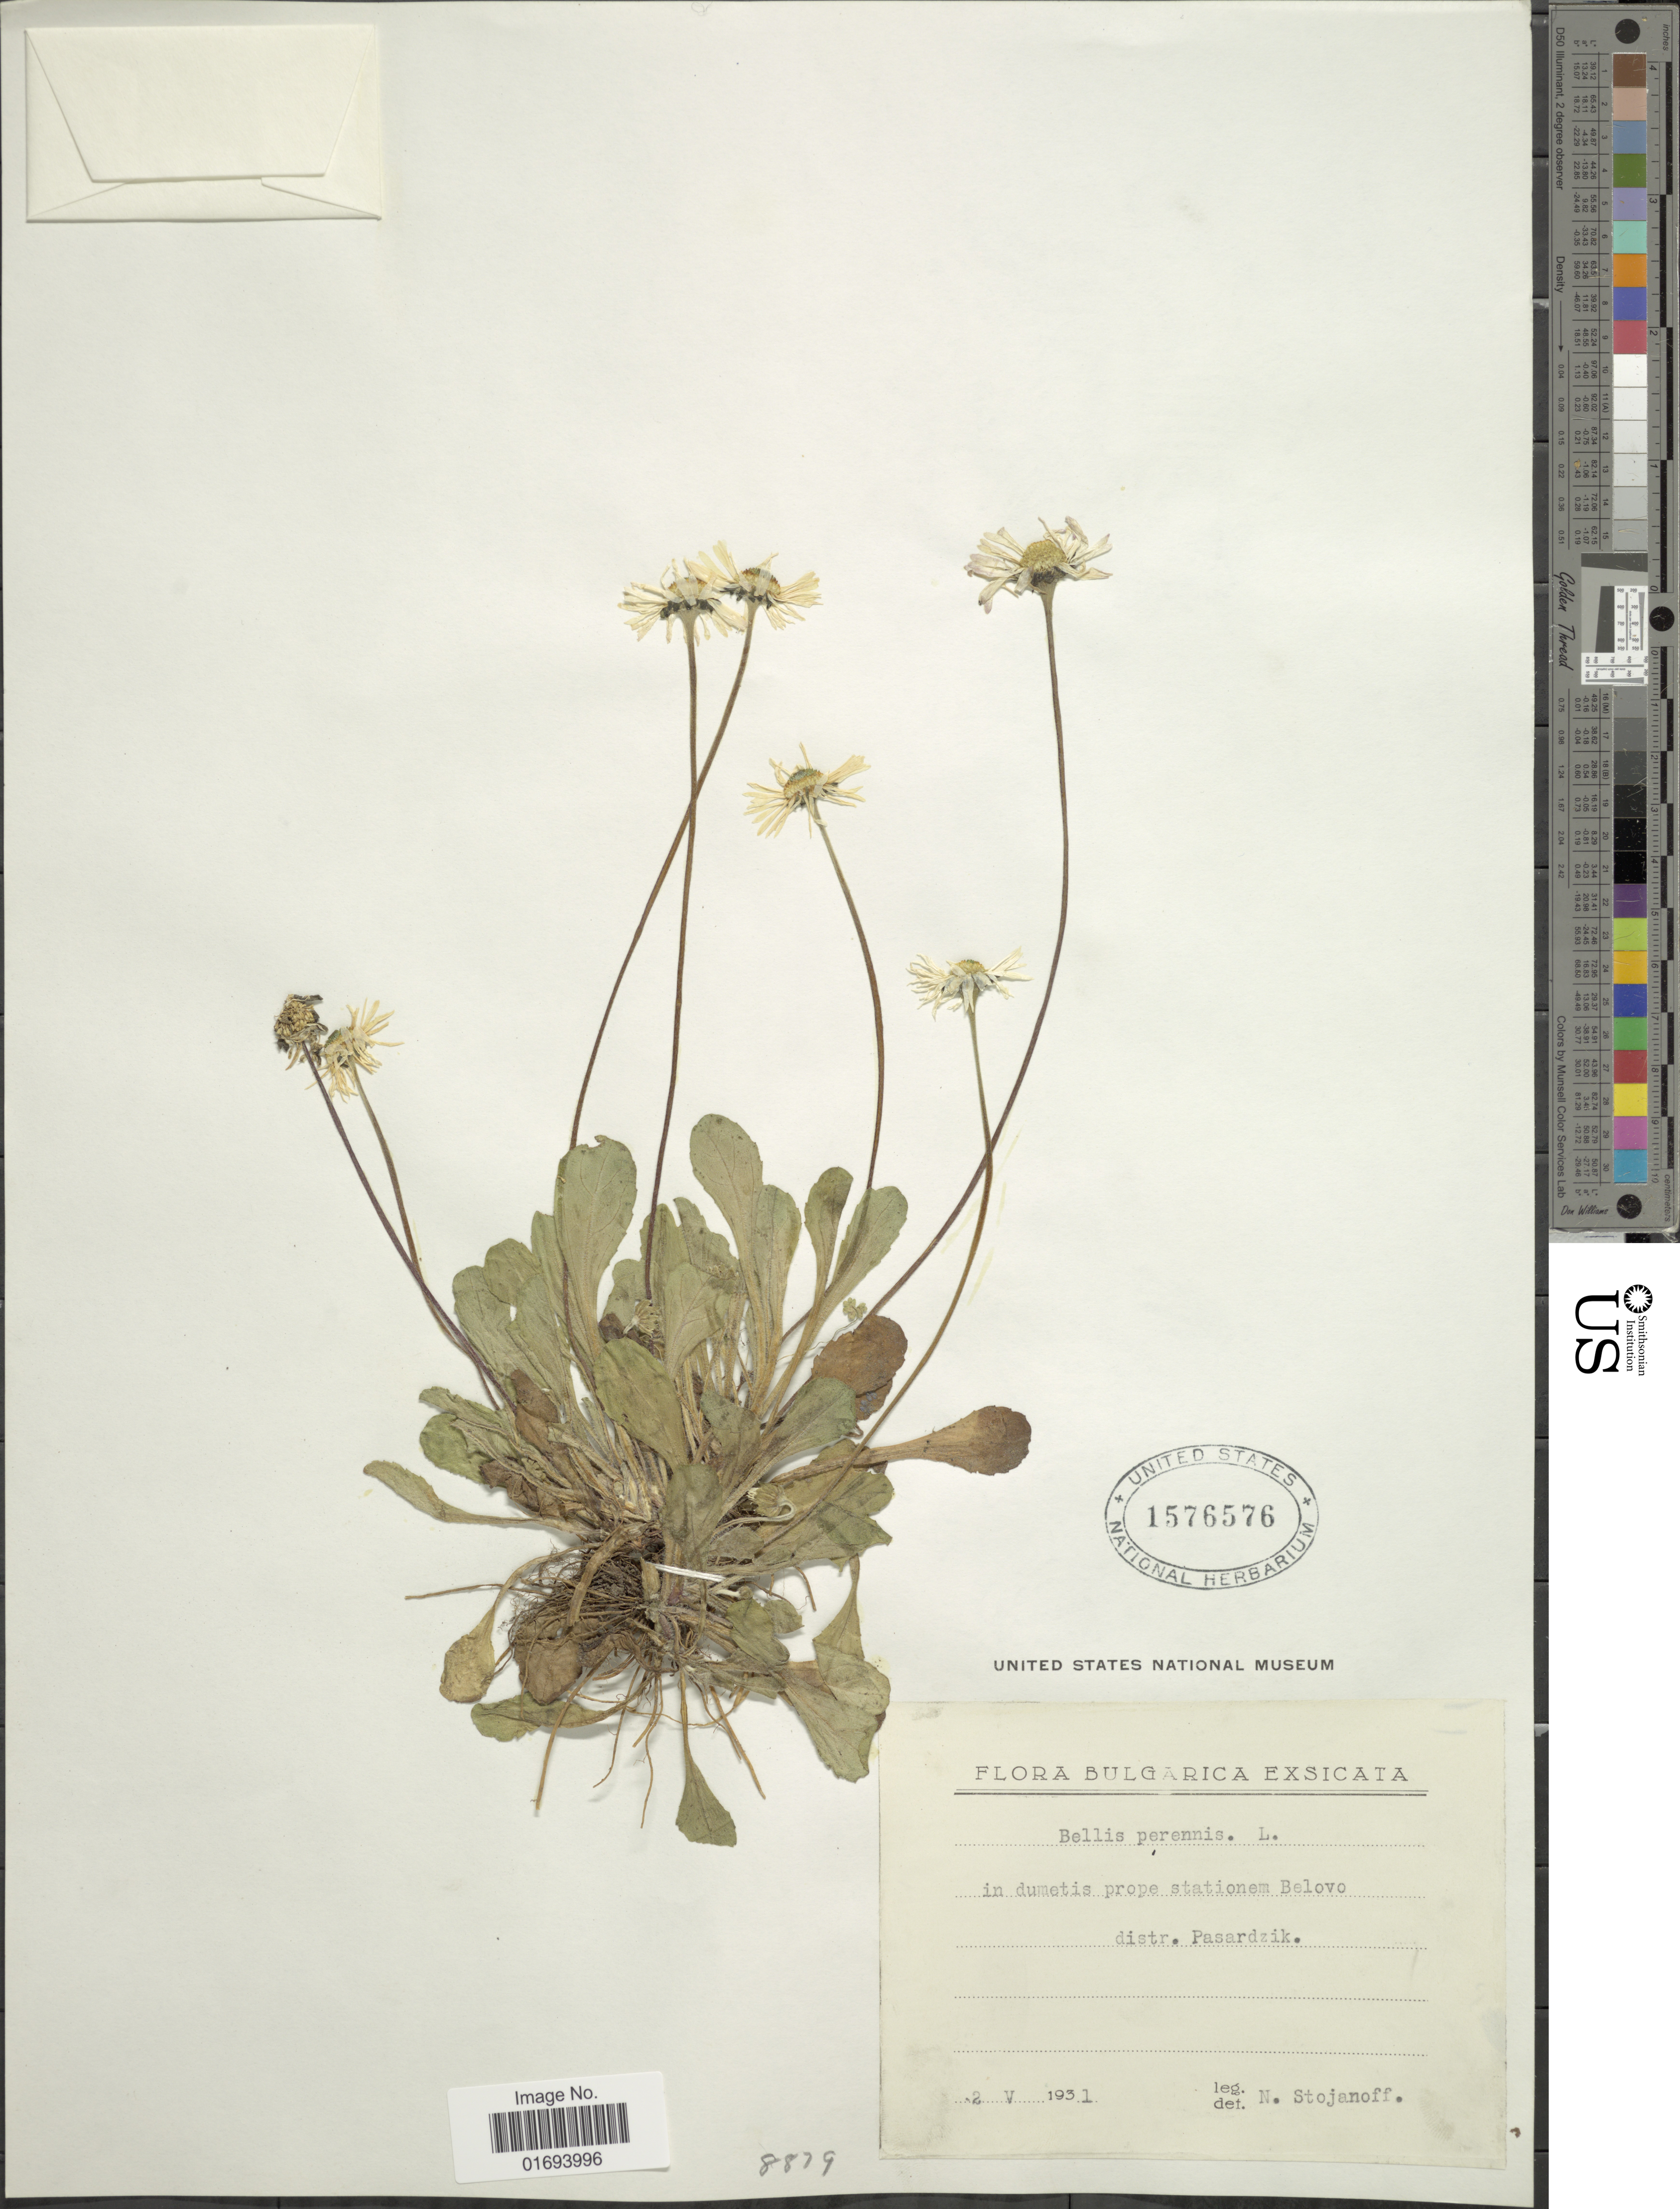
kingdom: Plantae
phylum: Tracheophyta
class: Magnoliopsida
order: Asterales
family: Asteraceae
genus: Bellis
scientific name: Bellis perennis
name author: L.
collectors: N. Stojanoff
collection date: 1931-05-02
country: Bulgaria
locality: Bulgarica. distr. Pasardzik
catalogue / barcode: US 1576576